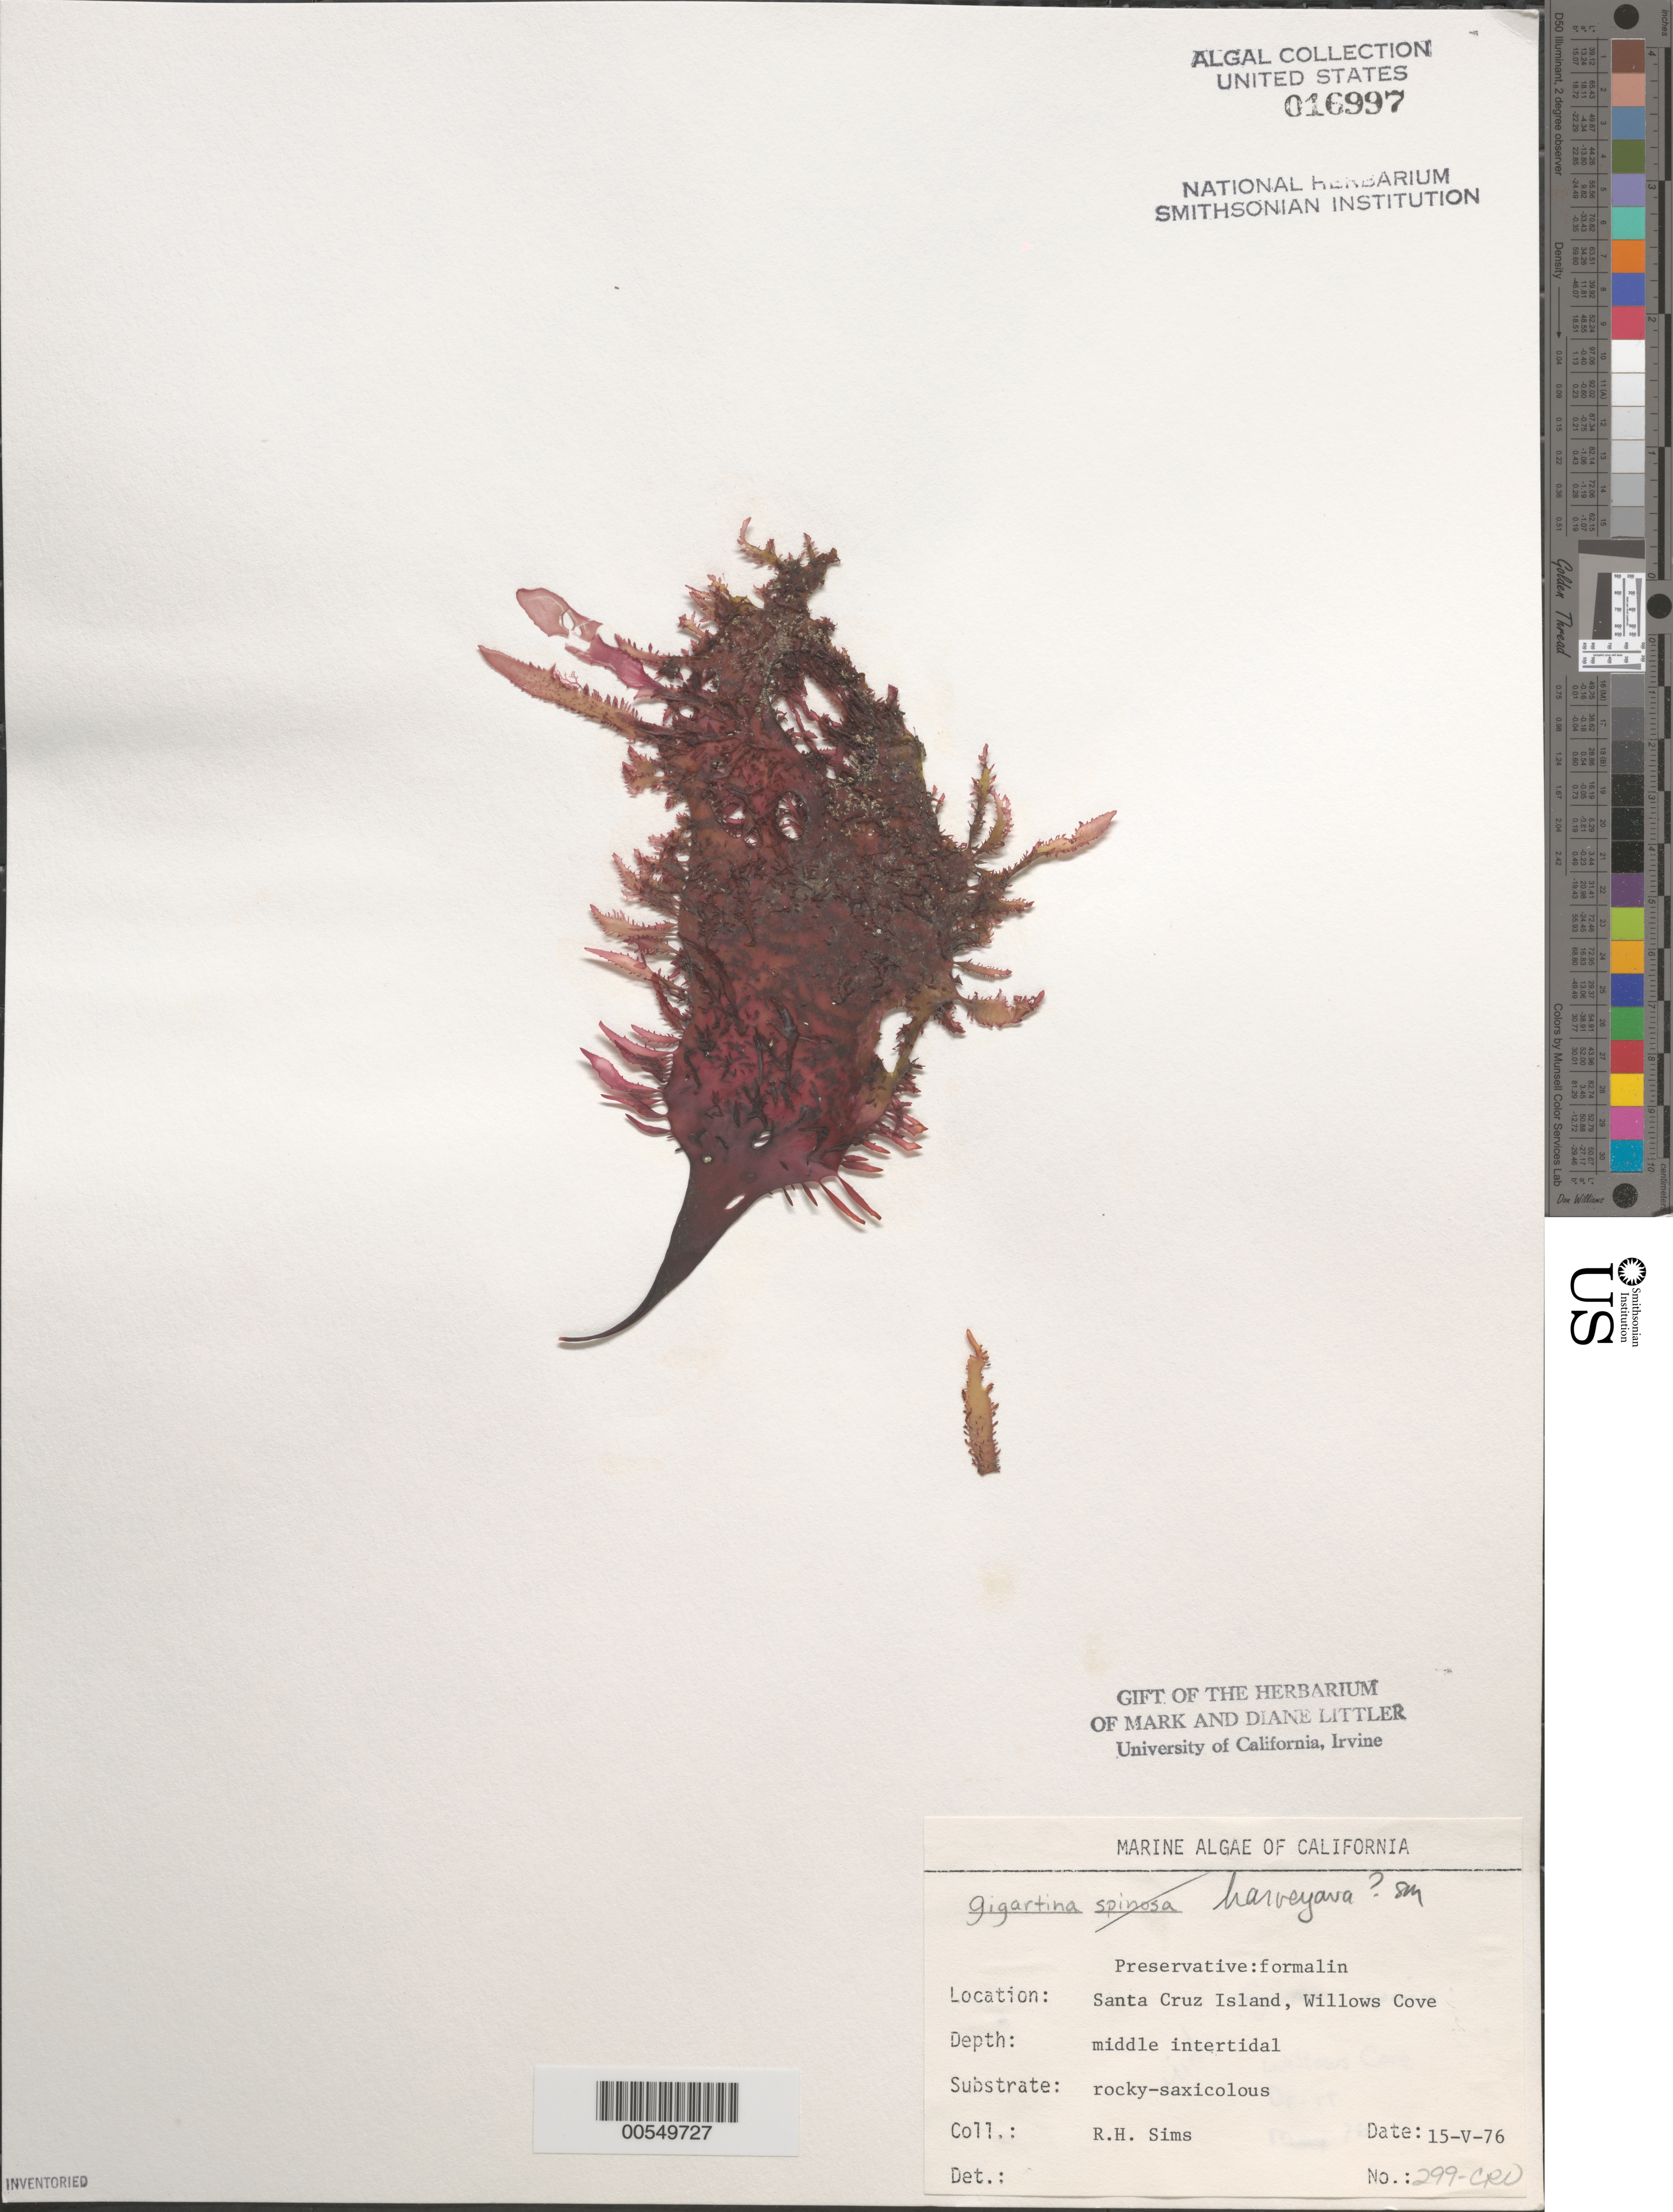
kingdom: Plantae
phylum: Rhodophyta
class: Florideophyceae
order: Gigartinales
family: Gigartinaceae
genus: Chondracanthus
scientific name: Chondracanthus harveyanus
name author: (Kütz.) Guiry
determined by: Algae name updating Project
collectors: R. H. Sims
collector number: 299-cru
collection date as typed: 15 May 1976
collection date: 1976-05-15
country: United States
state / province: California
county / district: Santa Barbara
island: Santa Cruz Island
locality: Willows Cove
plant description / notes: BLM-SOCALBIGHT Rocky Intertidal Survey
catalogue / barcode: US 16997